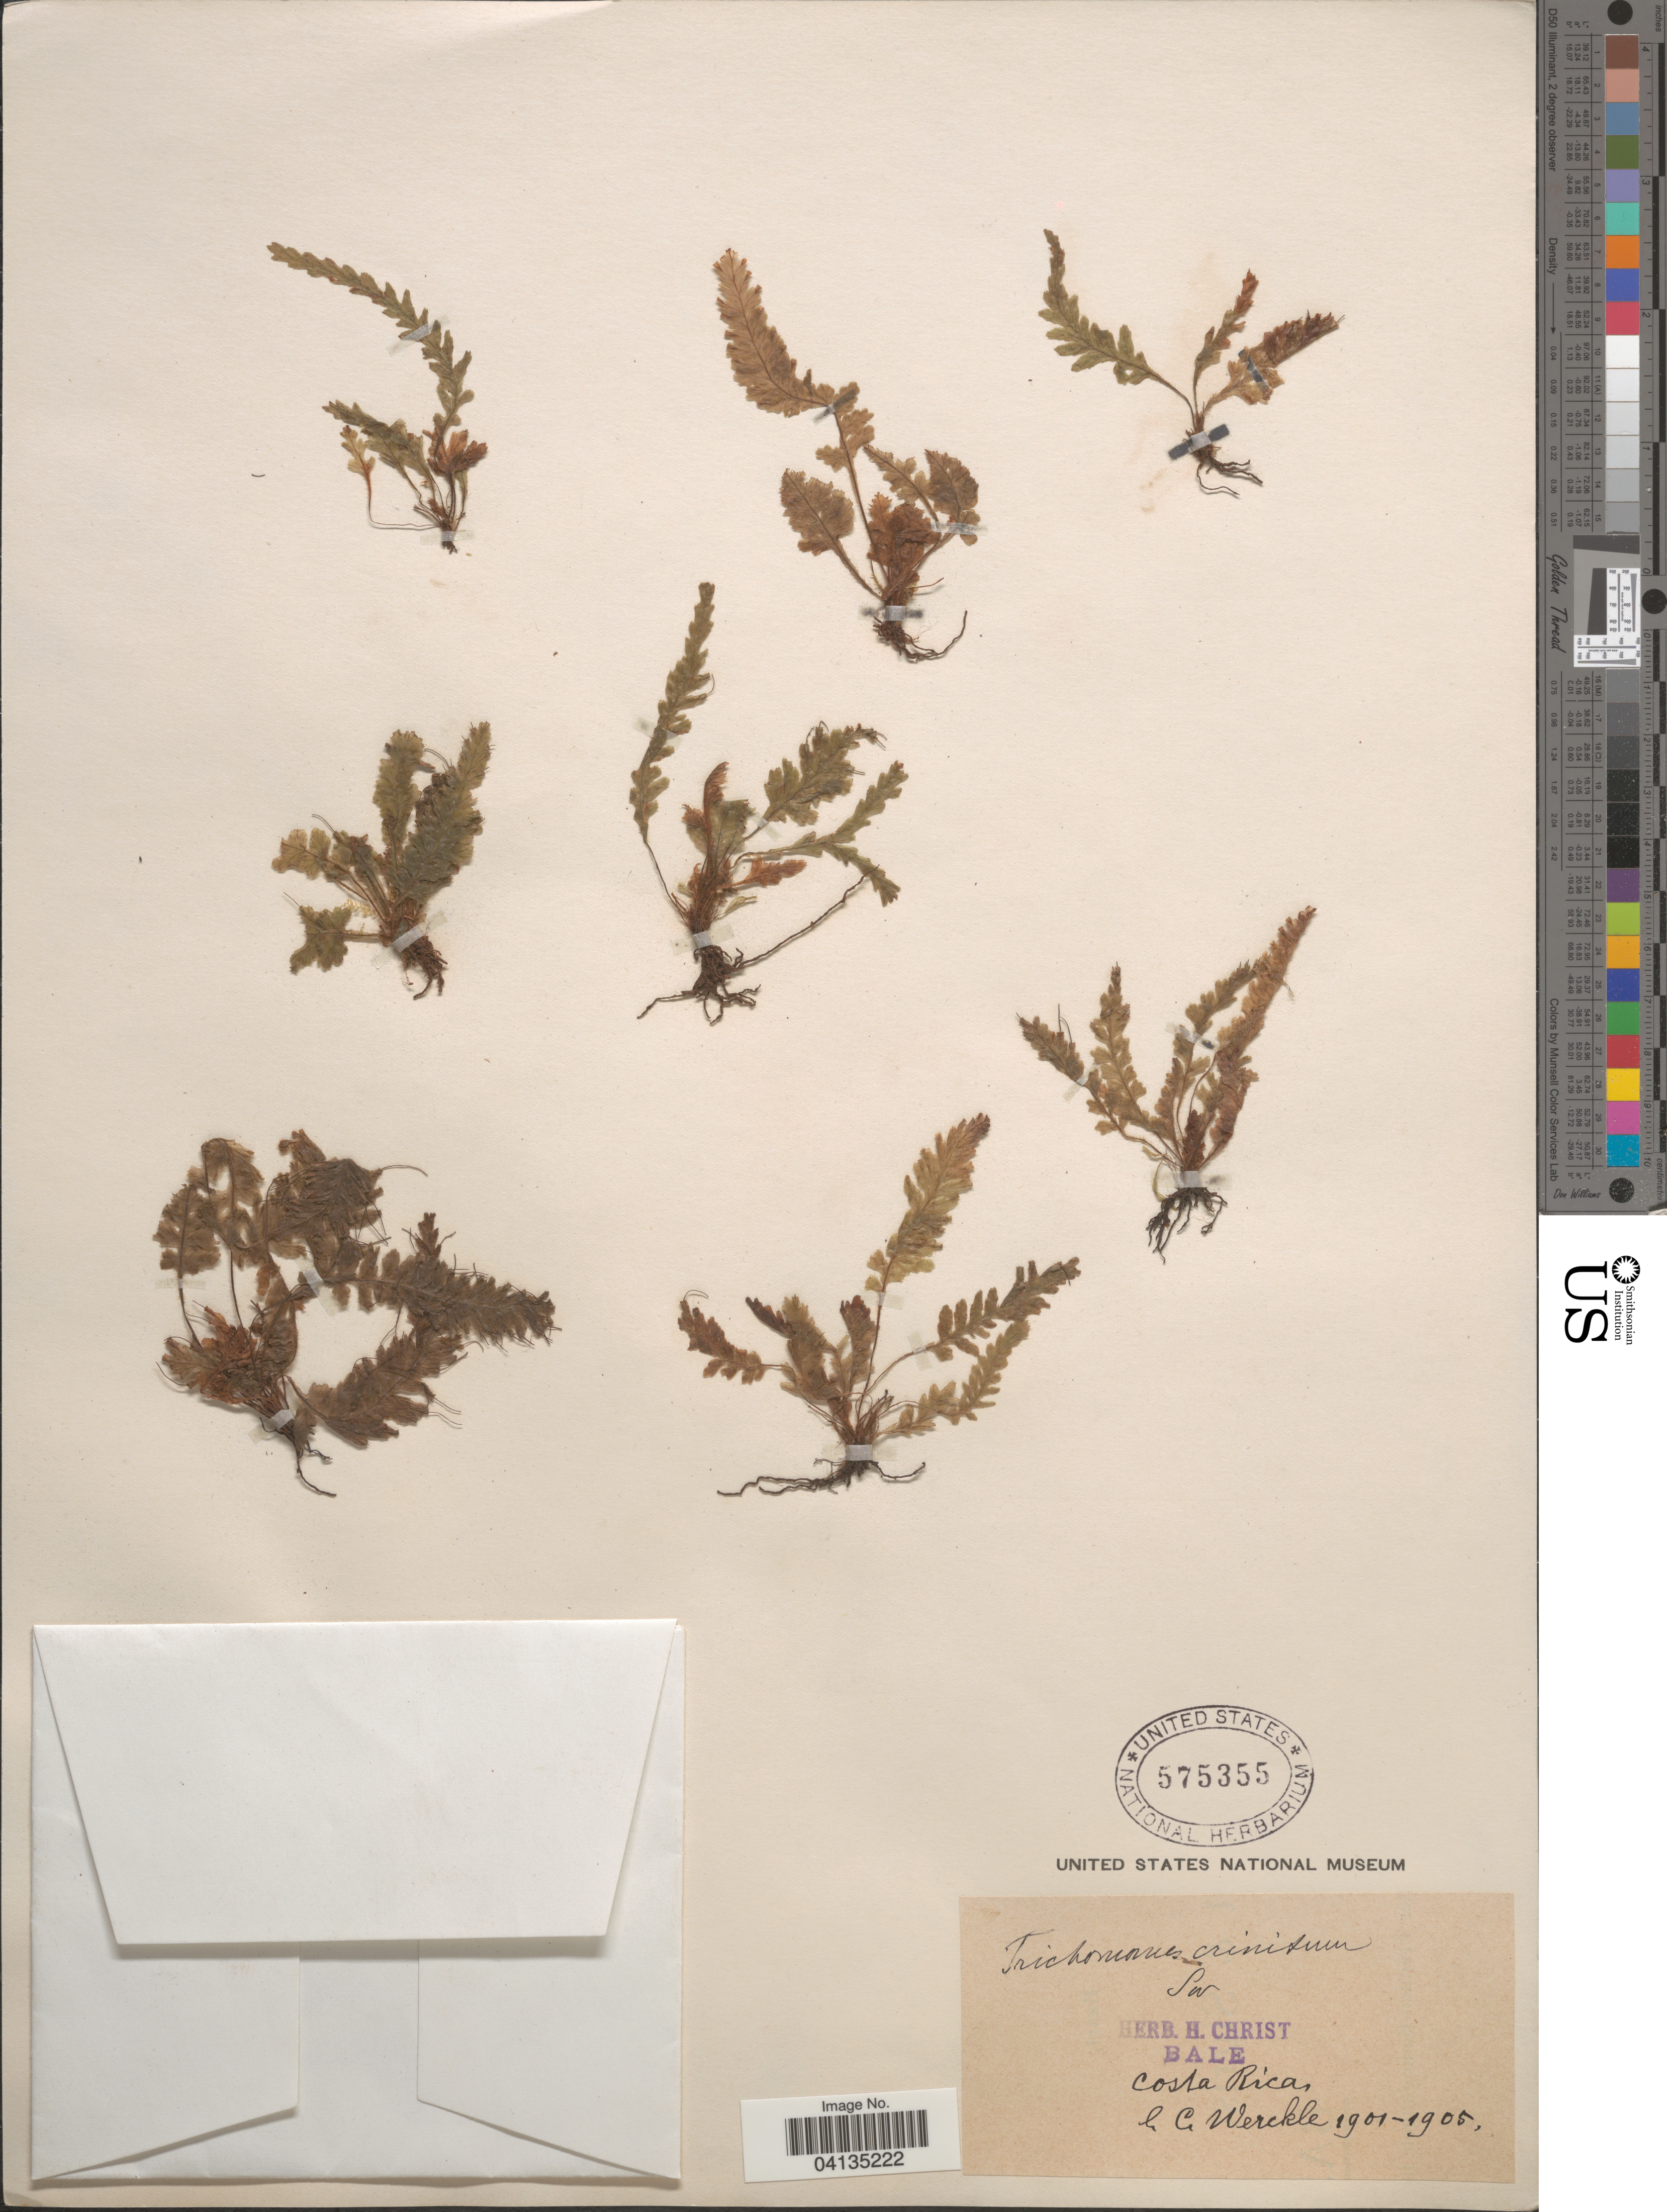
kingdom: Plantae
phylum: Tracheophyta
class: Polypodiopsida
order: Hymenophyllales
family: Hymenophyllaceae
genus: Trichomanes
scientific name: Trichomanes crinitum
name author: Sw.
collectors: C. Wercklé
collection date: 1901/1905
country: Costa Rica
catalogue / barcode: US 575355